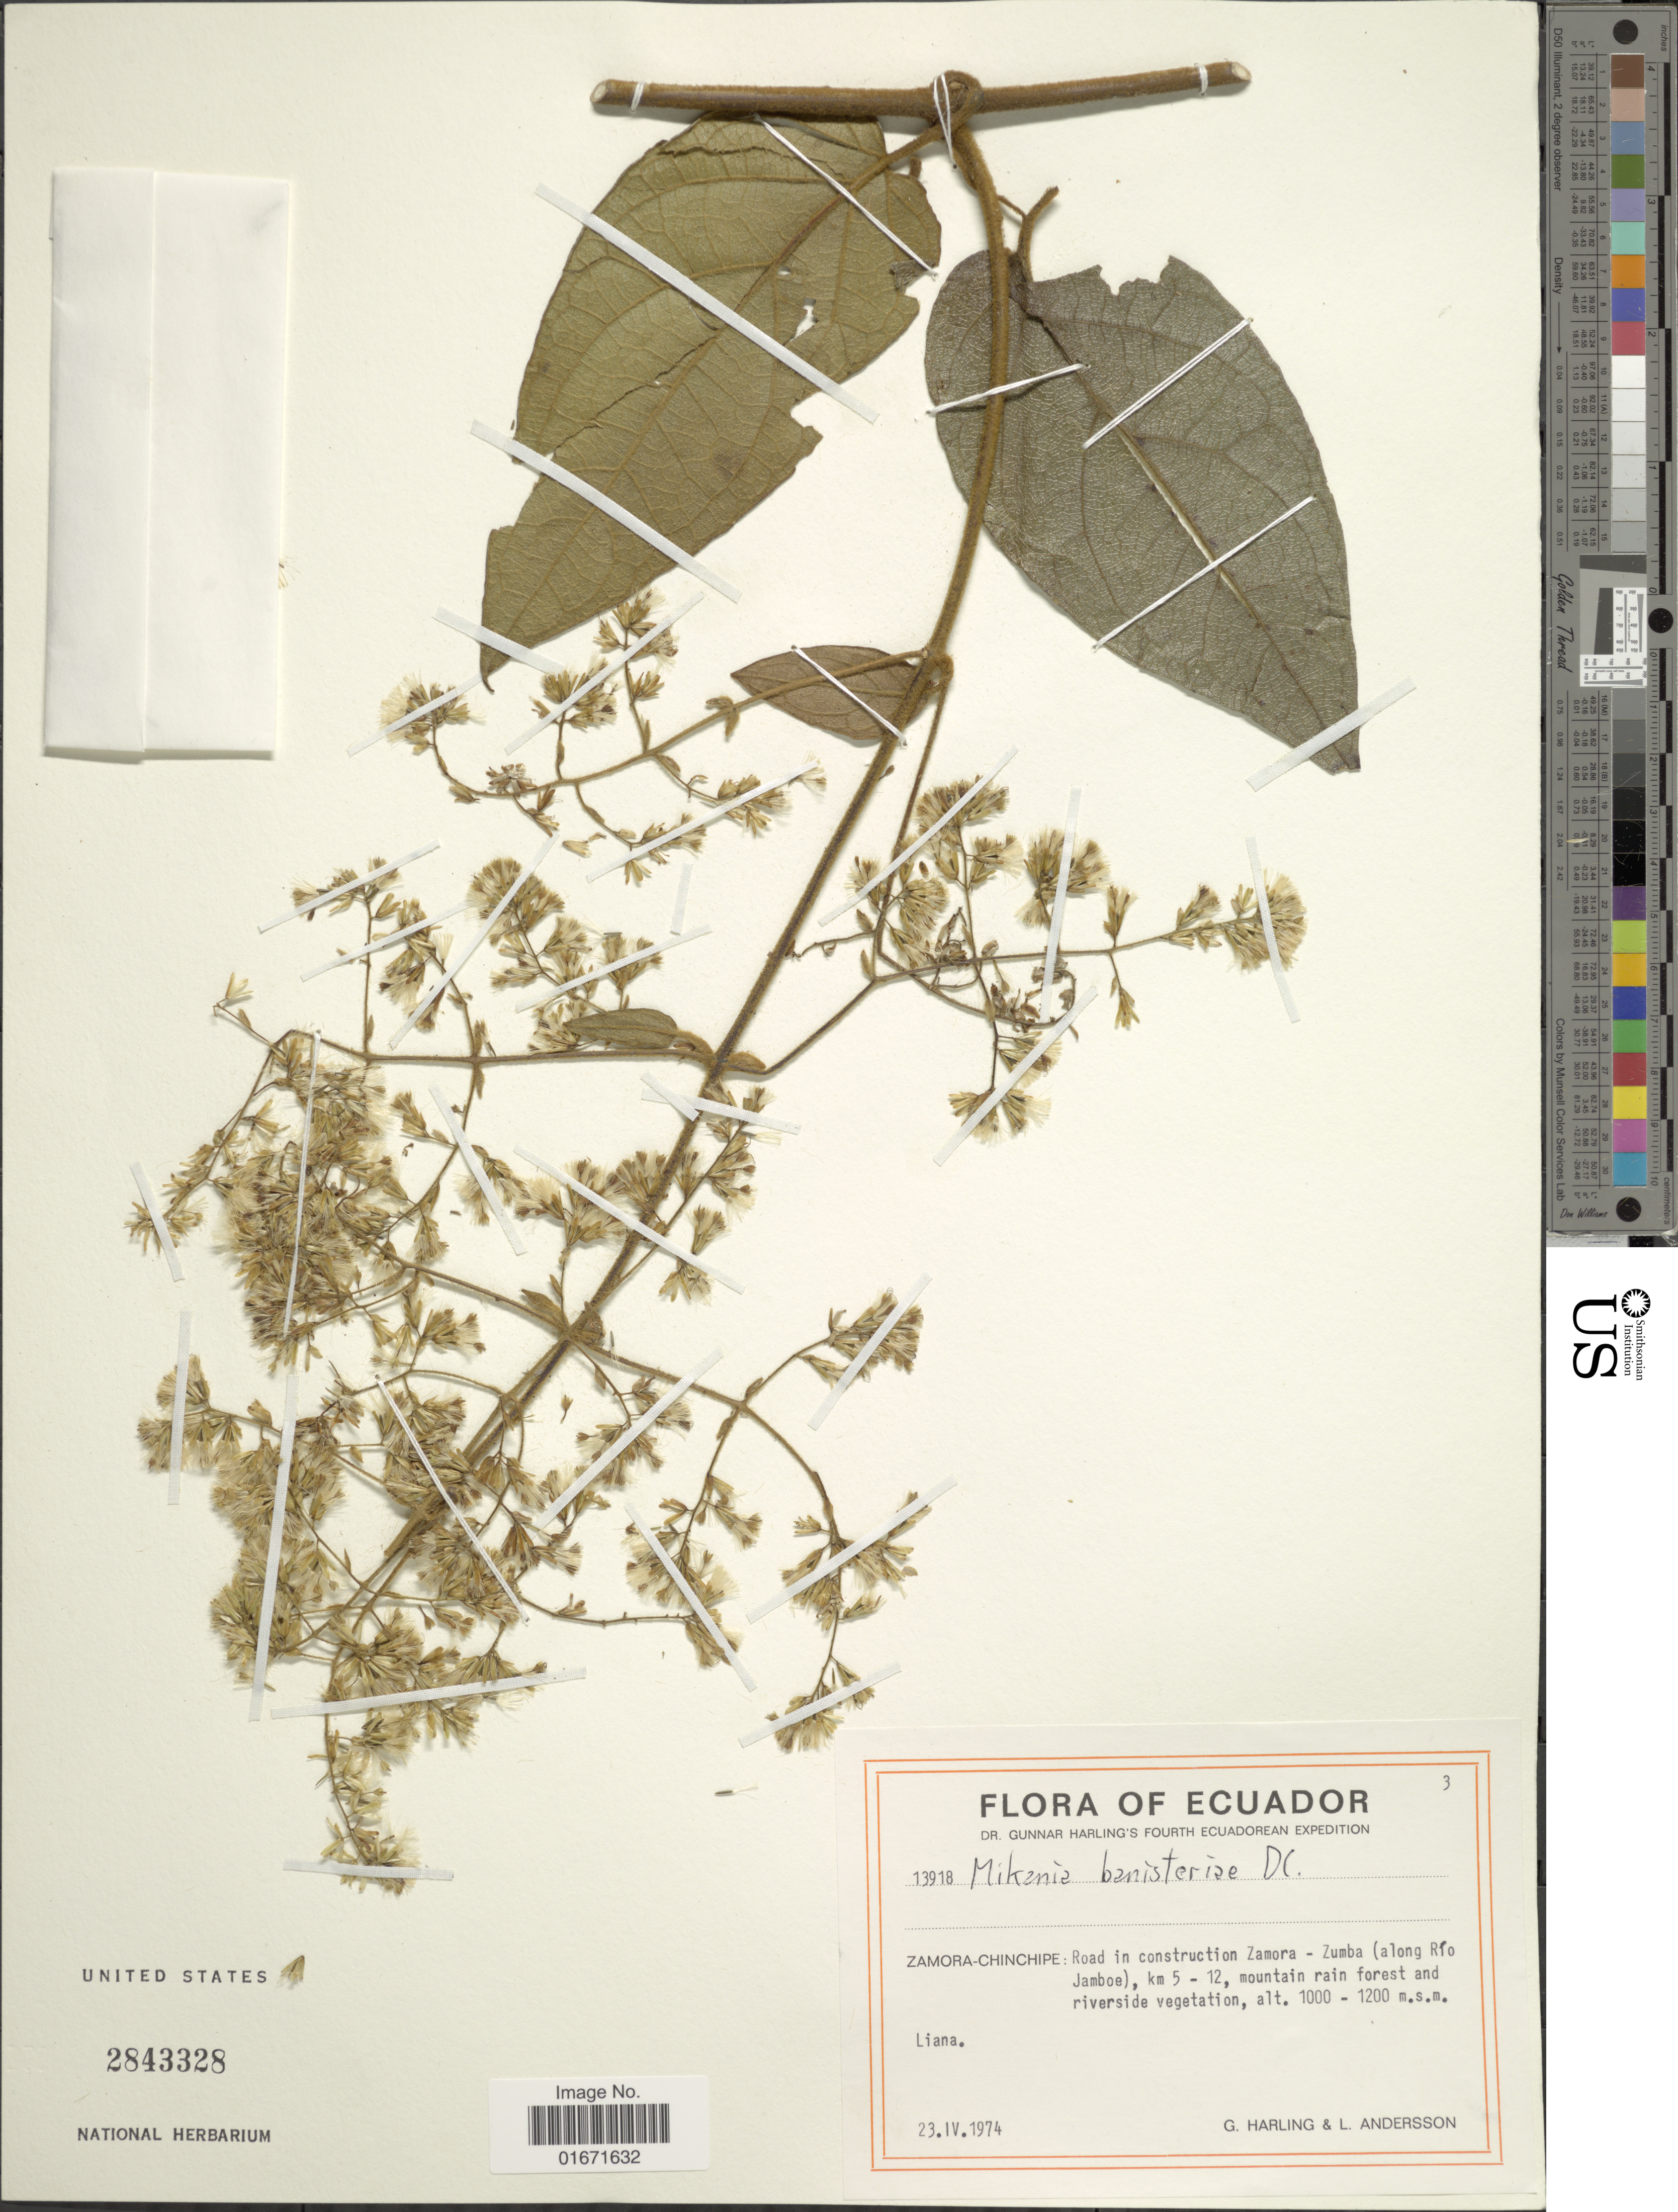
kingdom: Plantae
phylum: Tracheophyta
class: Magnoliopsida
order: Asterales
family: Asteraceae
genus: Mikania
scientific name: Mikania banisteriae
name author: DC.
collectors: G. Harling & L. Andersson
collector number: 13918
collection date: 1974-04-23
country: Ecuador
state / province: Zamora-Chinchipe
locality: Zamora-Chinchipe: Road in construction Zamora - Zumba (along Río Jamboe), km 5-12, mountain rain forest and riverside vegetation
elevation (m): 1000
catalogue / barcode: US 2843328